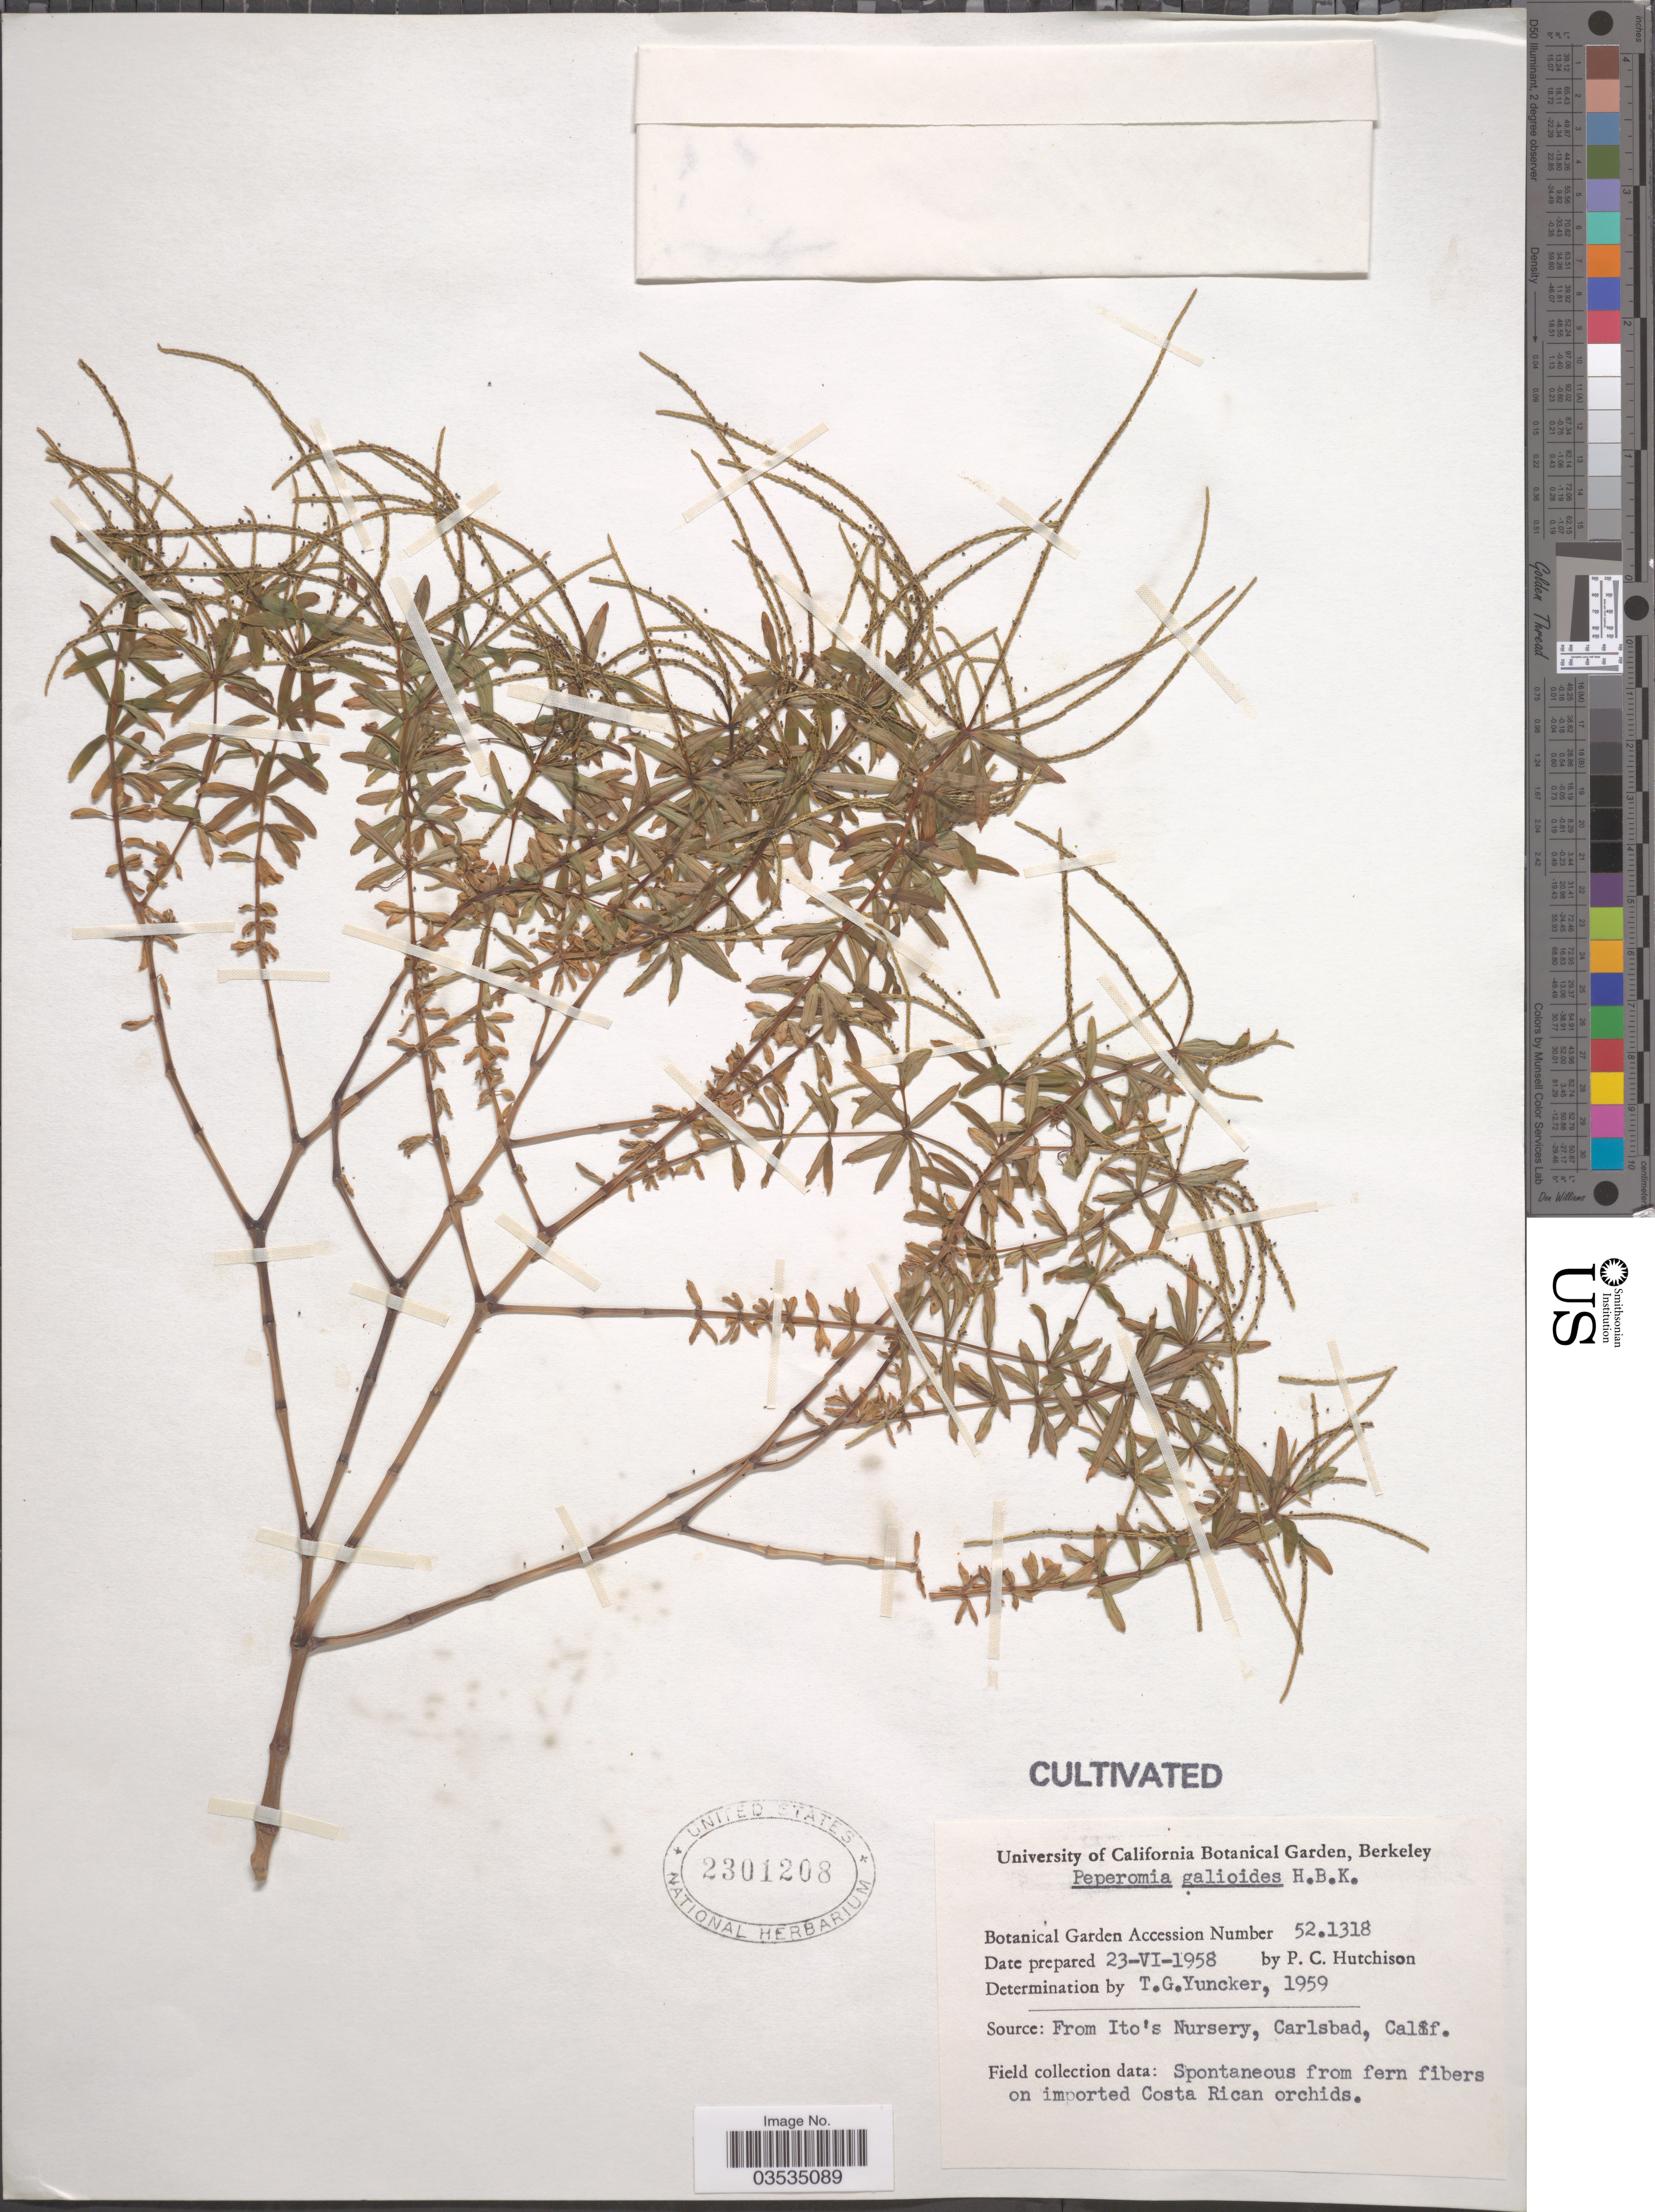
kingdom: Plantae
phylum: Tracheophyta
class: Magnoliopsida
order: Piperales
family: Piperaceae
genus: Peperomia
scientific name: Peperomia galioides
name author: Kunth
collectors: P. C. Hutchison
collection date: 1958-06-23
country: United States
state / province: California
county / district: Alameda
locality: University of California Botanical Garden, Berkeley.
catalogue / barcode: US 2301208